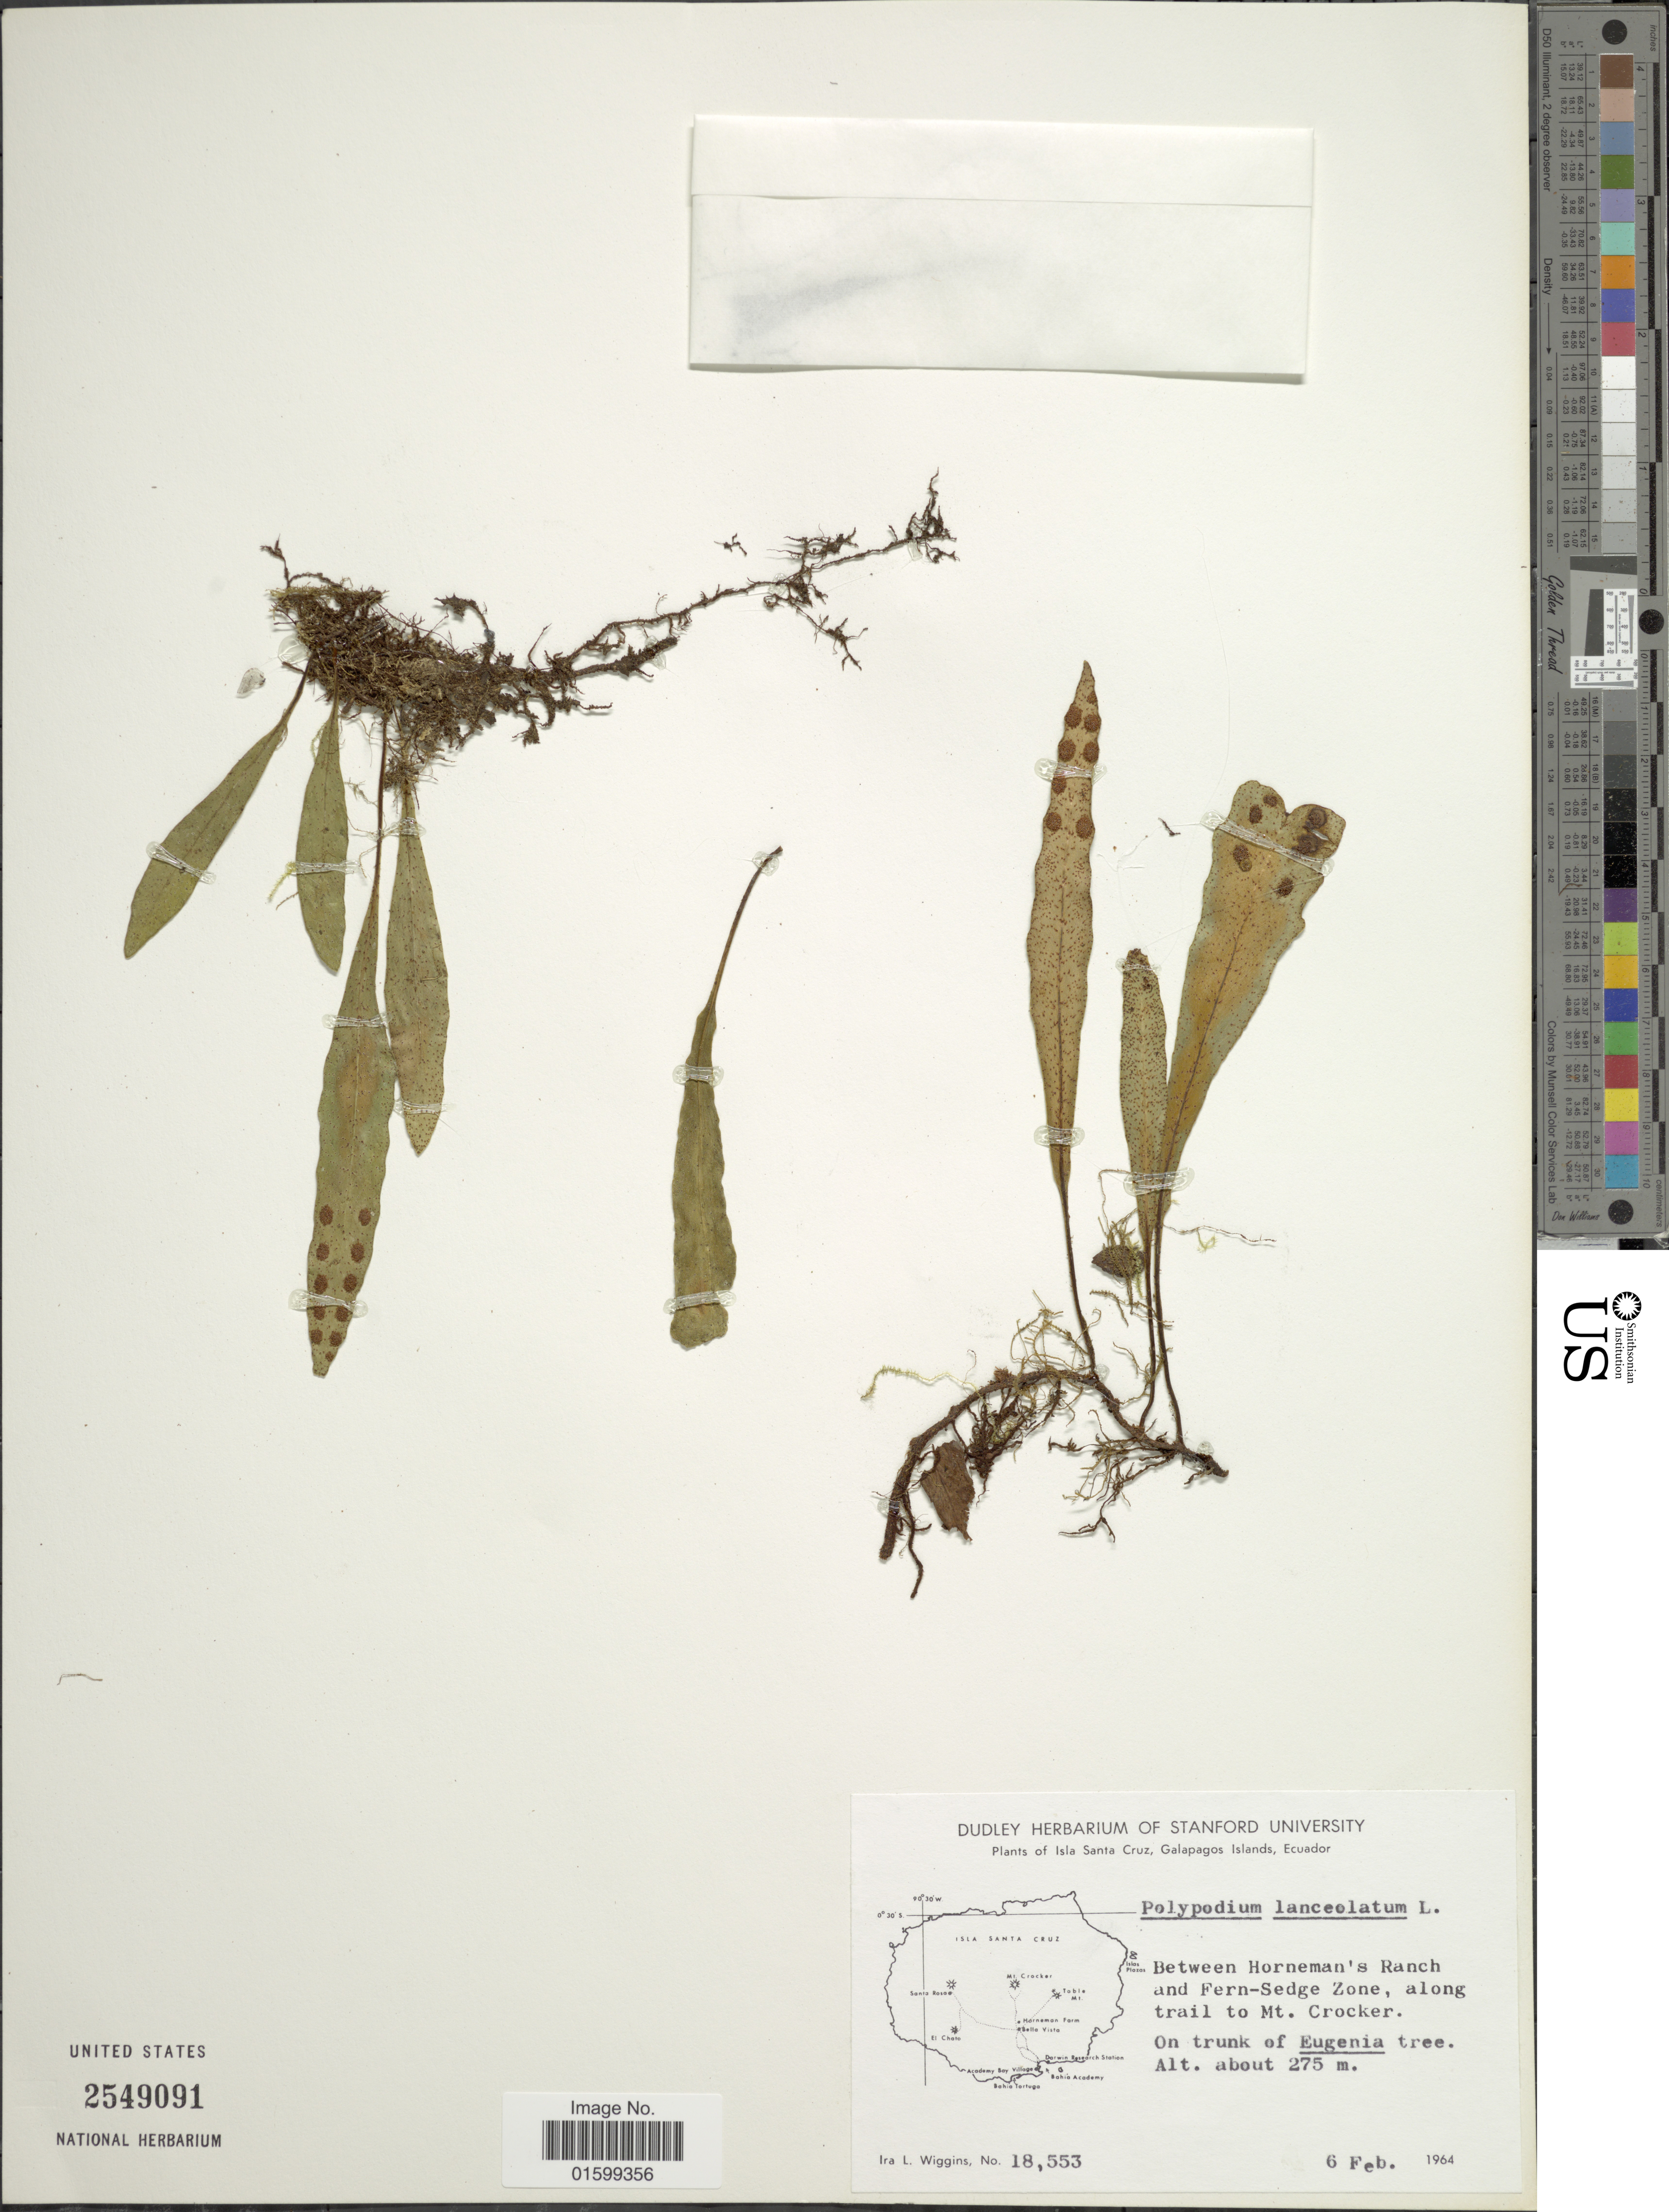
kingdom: Plantae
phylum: Tracheophyta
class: Polypodiopsida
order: Polypodiales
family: Polypodiaceae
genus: Pleopeltis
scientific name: Pleopeltis macrocarpa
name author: (Bory ex Willd.) Kaulf.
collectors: I. L. Wiggins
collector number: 18553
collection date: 1964-02-06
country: Ecuador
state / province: Colón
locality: Isla Santa Cruz, Galapagos Islands, between Horneman's Ranch and Fern-Sedge Zone, along trail to Mt. Crocker, on trunk of Eugenia tree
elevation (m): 275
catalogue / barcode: US 2549091